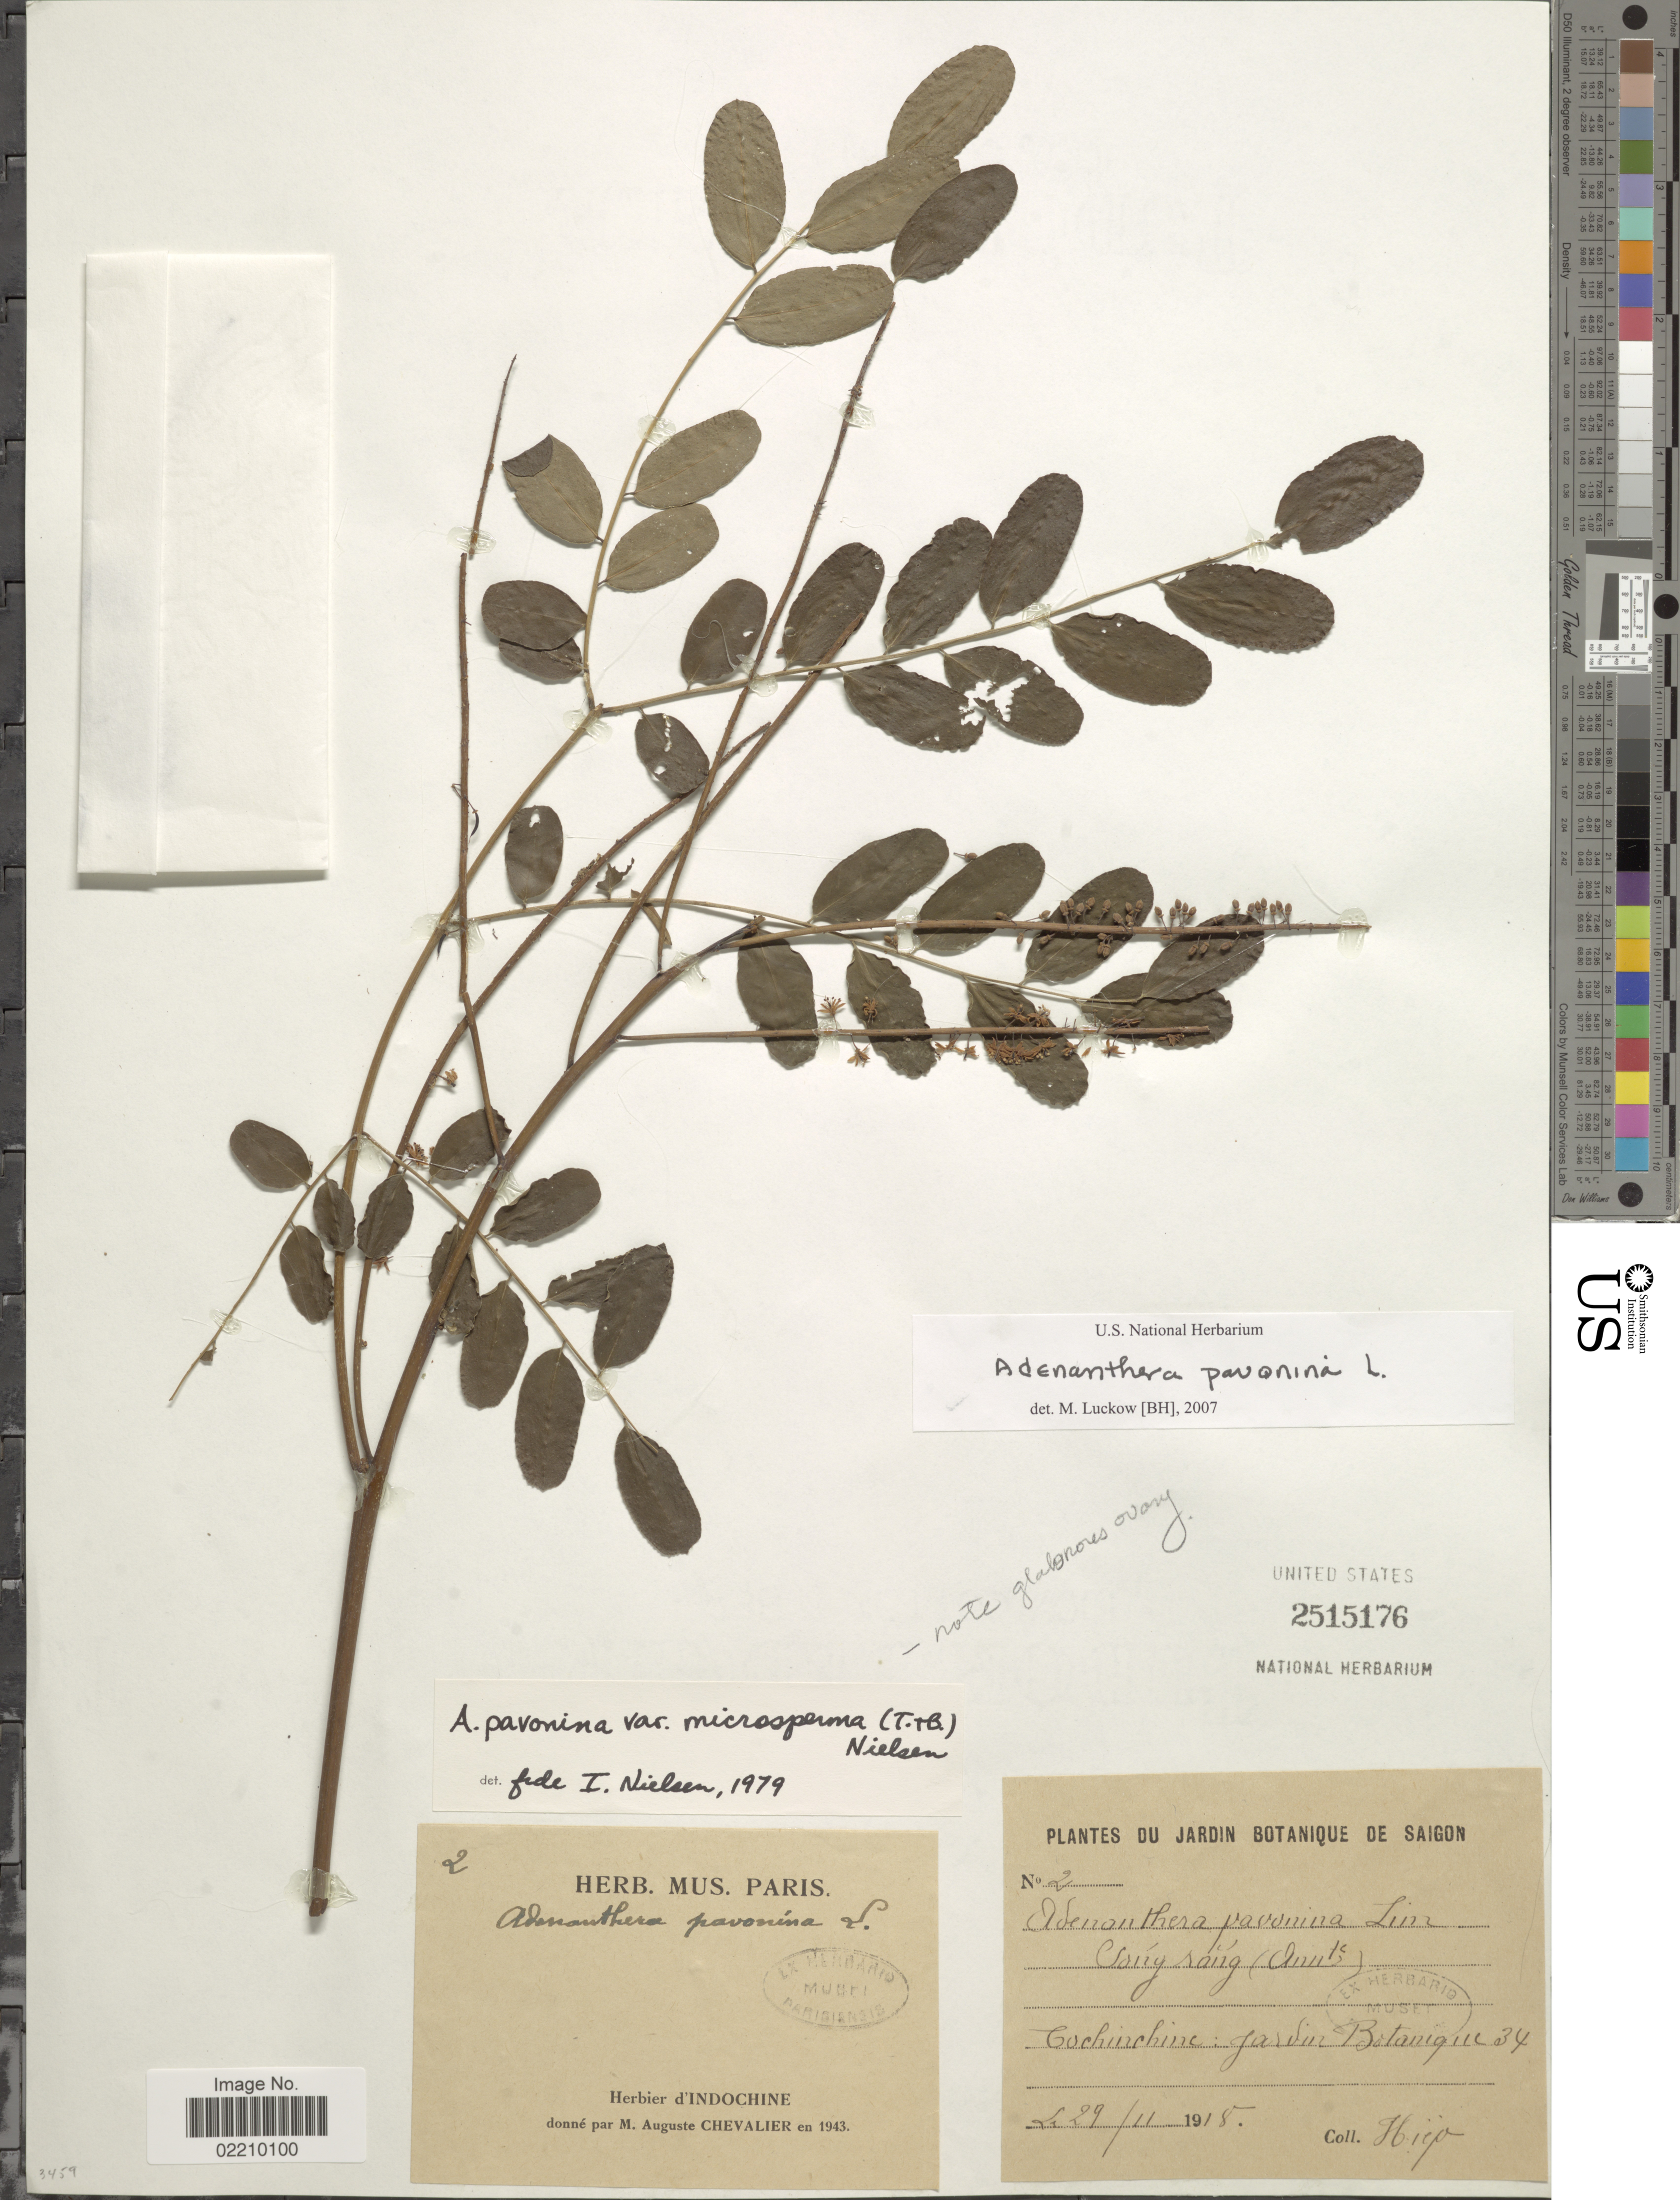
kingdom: Plantae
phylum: Tracheophyta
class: Magnoliopsida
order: Fabales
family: Fabaceae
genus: Adenanthera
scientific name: Adenanthera pavonina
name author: L.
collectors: Hiep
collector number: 2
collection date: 1918-11-29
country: Vietnam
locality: Cochinchine: Jardin Botanique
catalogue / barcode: US 2515176